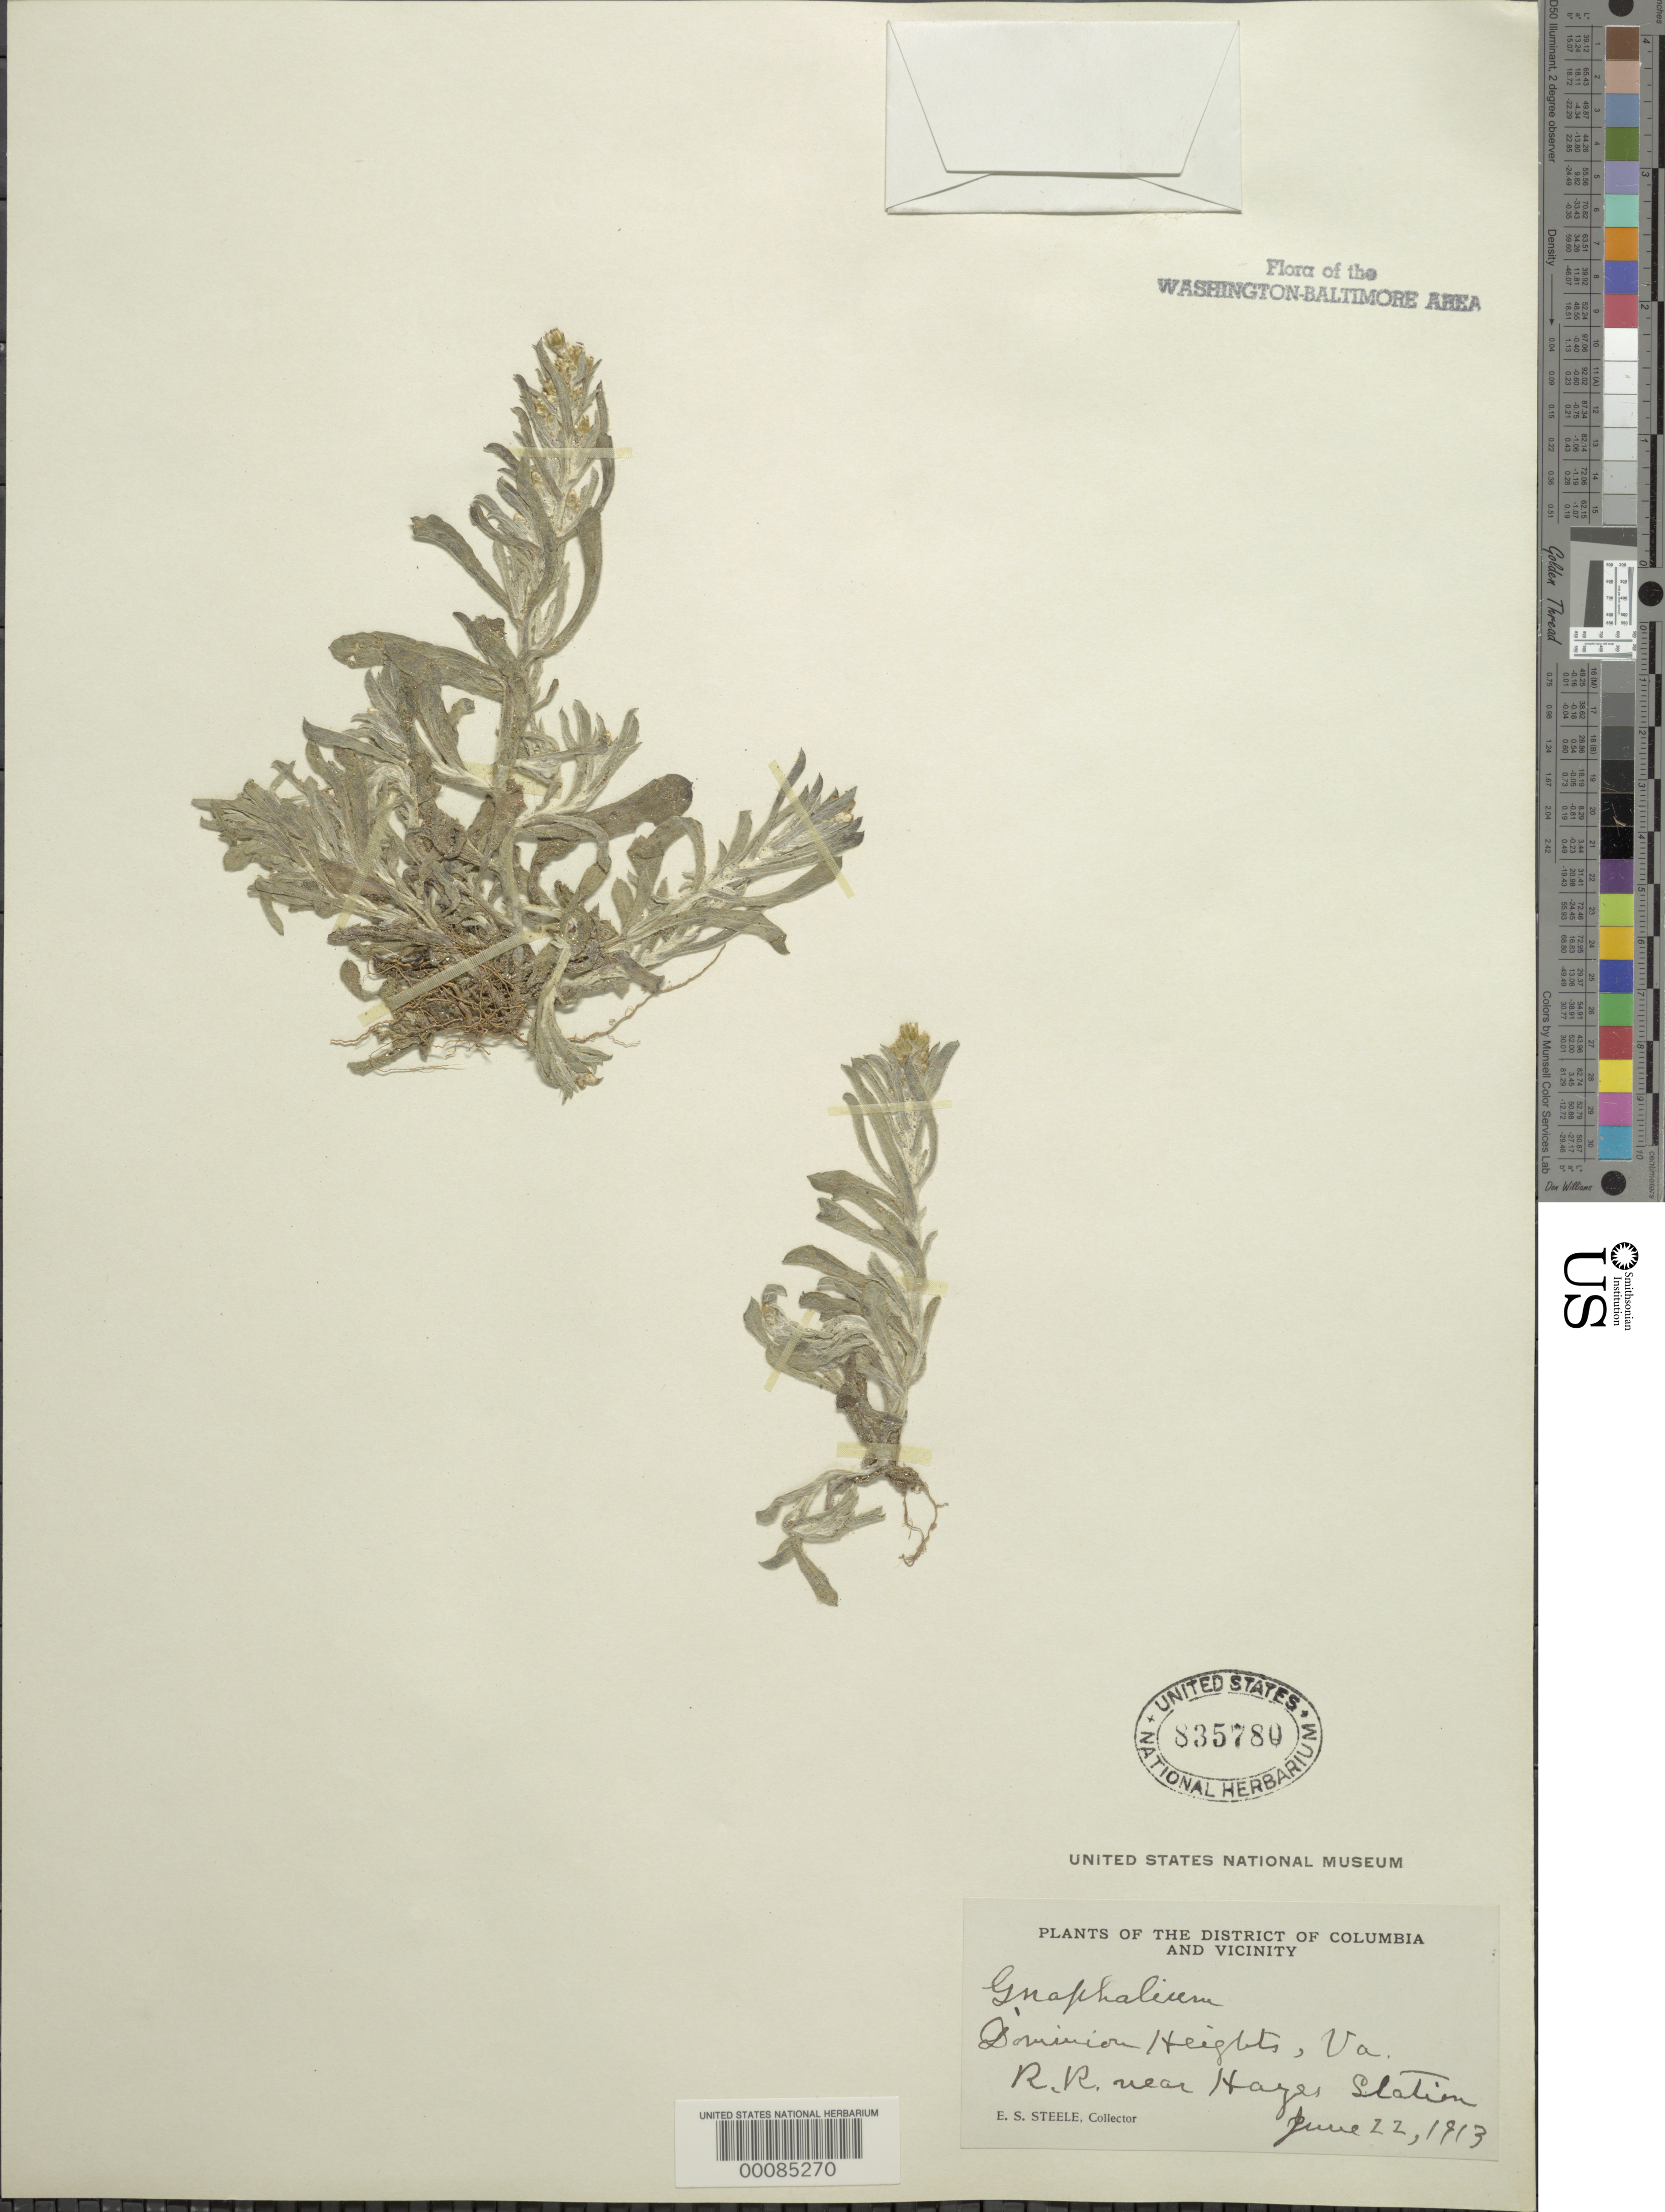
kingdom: Plantae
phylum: Tracheophyta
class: Magnoliopsida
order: Asterales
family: Asteraceae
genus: Gamochaeta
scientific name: Gamochaeta purpurea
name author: (L.) Cabrera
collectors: E. Steele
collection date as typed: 22 Jun 1913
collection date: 1913-06-22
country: United States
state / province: Virginia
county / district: Arlington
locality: Dominion Heights near Hayes Station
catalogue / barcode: US 835780